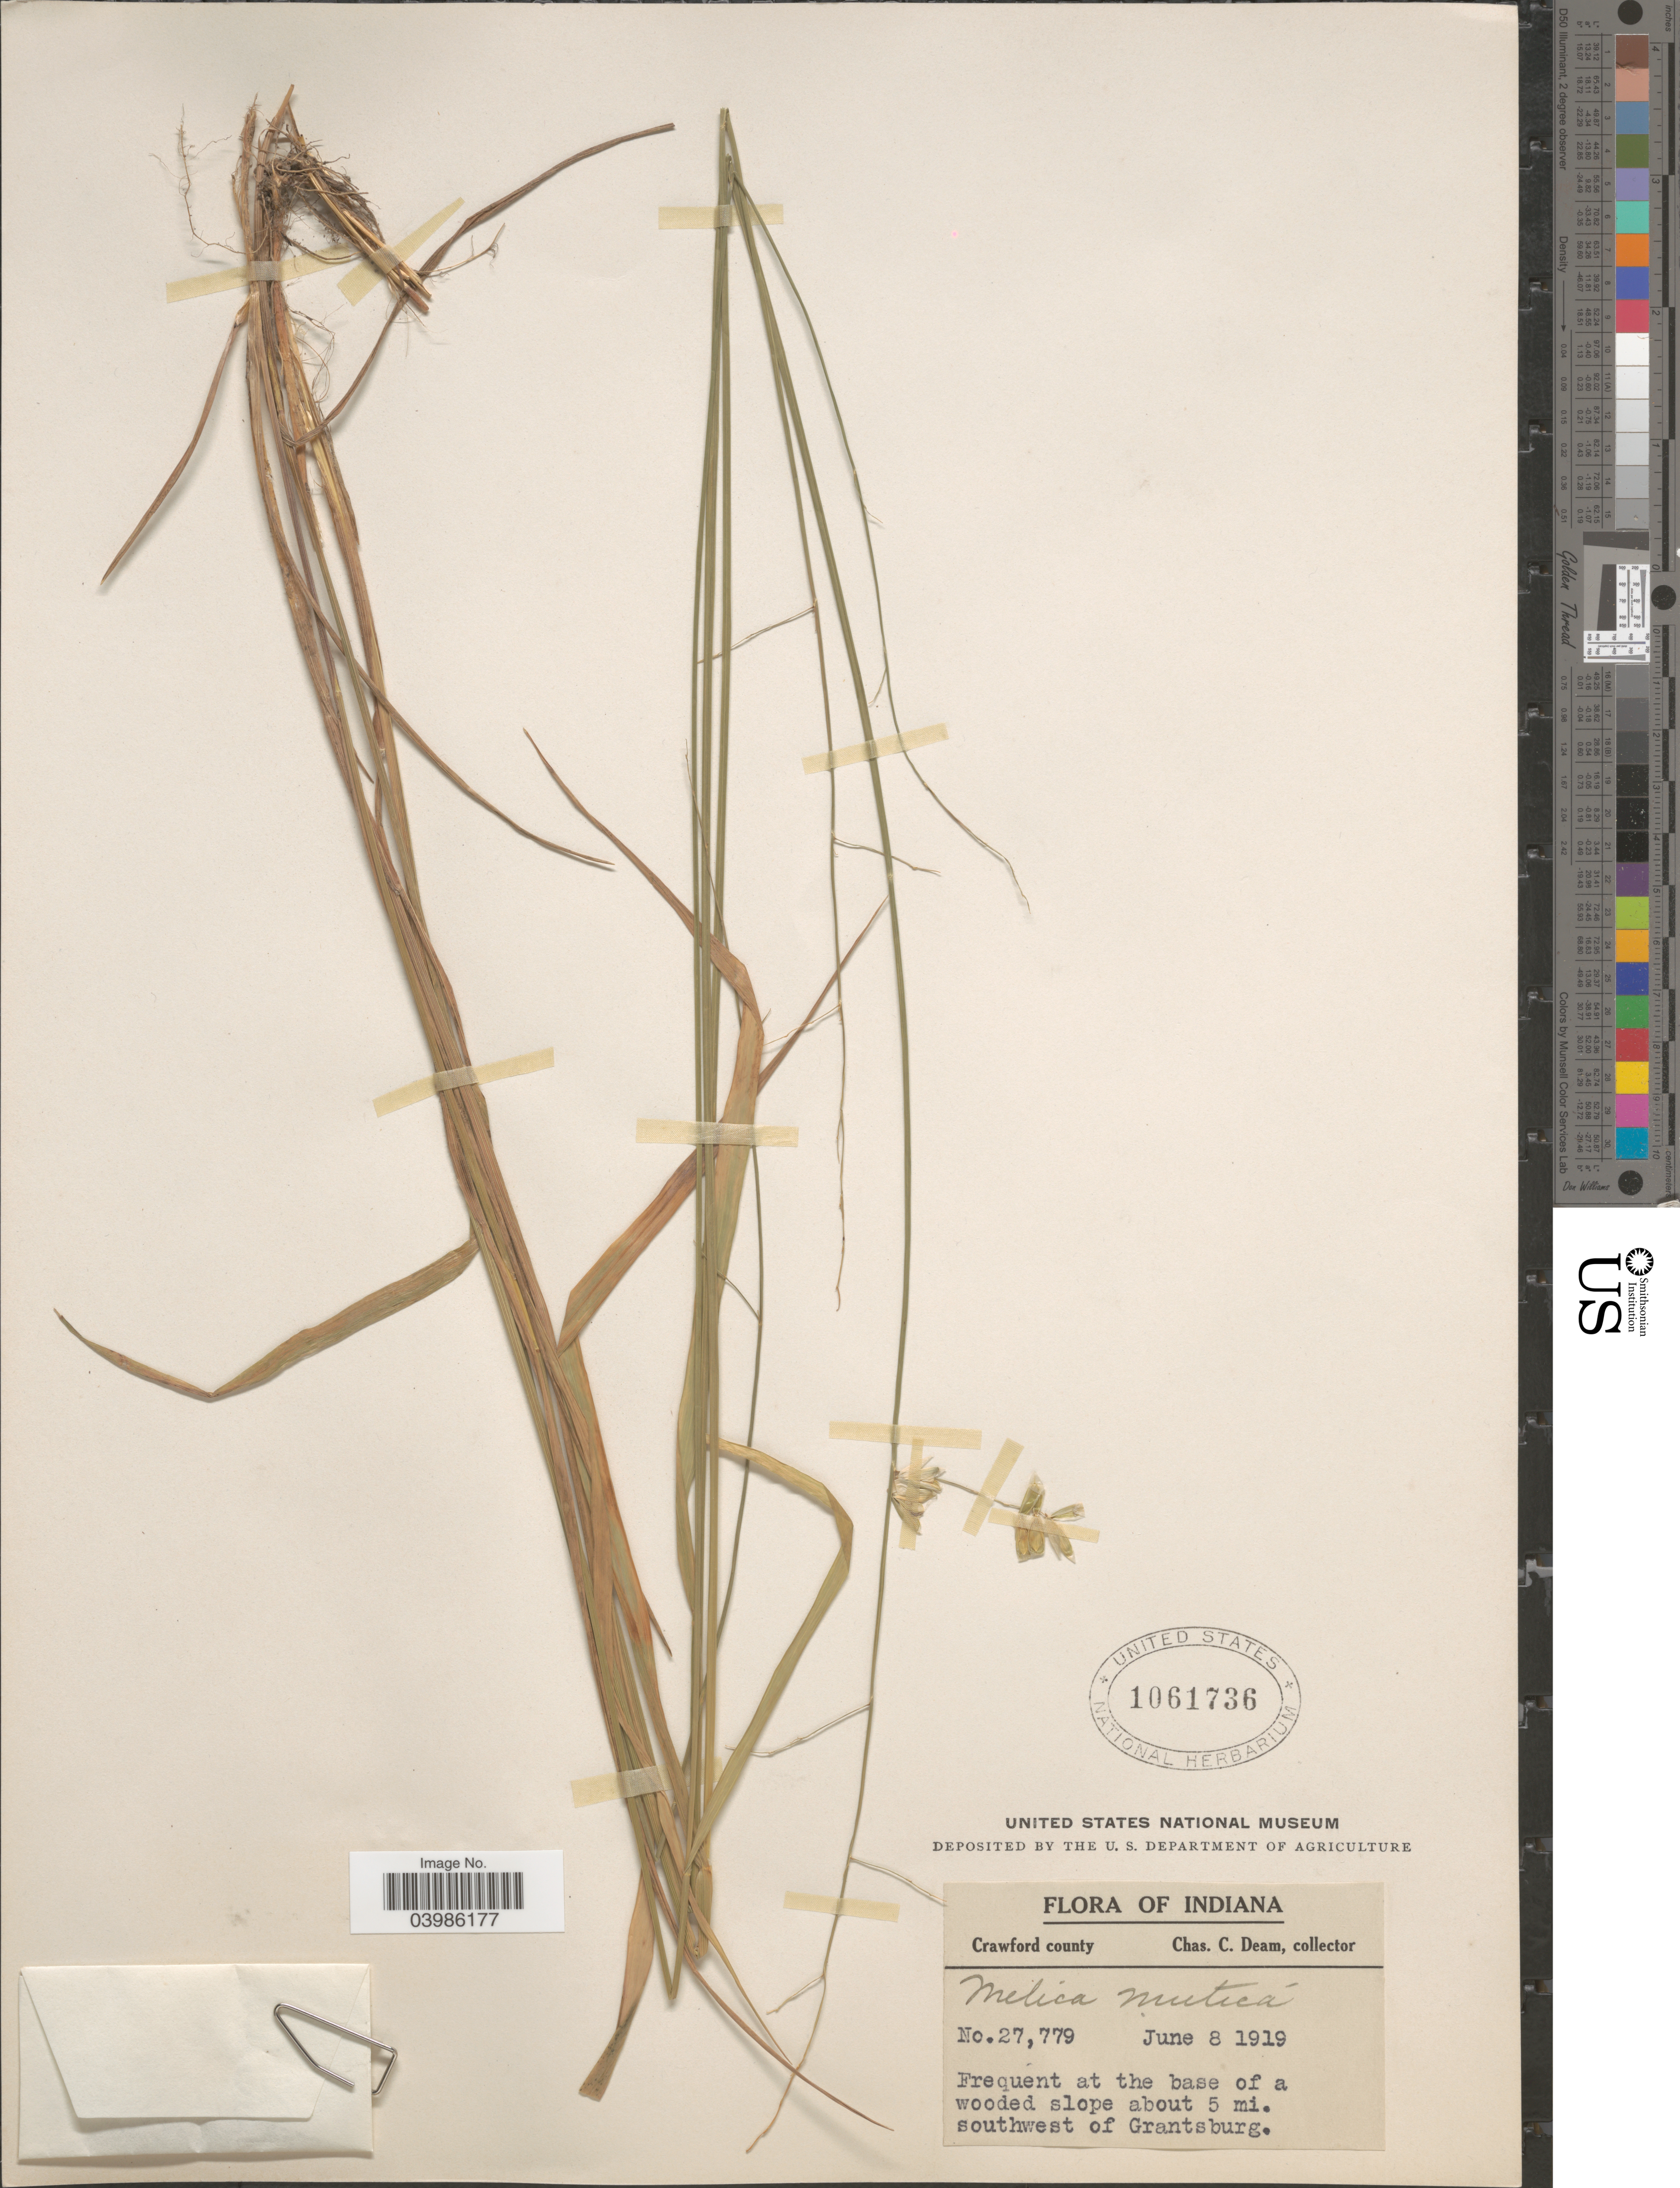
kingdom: Plantae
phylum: Tracheophyta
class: Liliopsida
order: Poales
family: Poaceae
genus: Melica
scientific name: Melica mutica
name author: Walter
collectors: C. C. Deam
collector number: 27779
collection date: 1919-06-08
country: United States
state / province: Indiana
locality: Crawford county. At the base of a wooded slope about 5 mi. southwest of Grantsburg.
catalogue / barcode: US 1061736